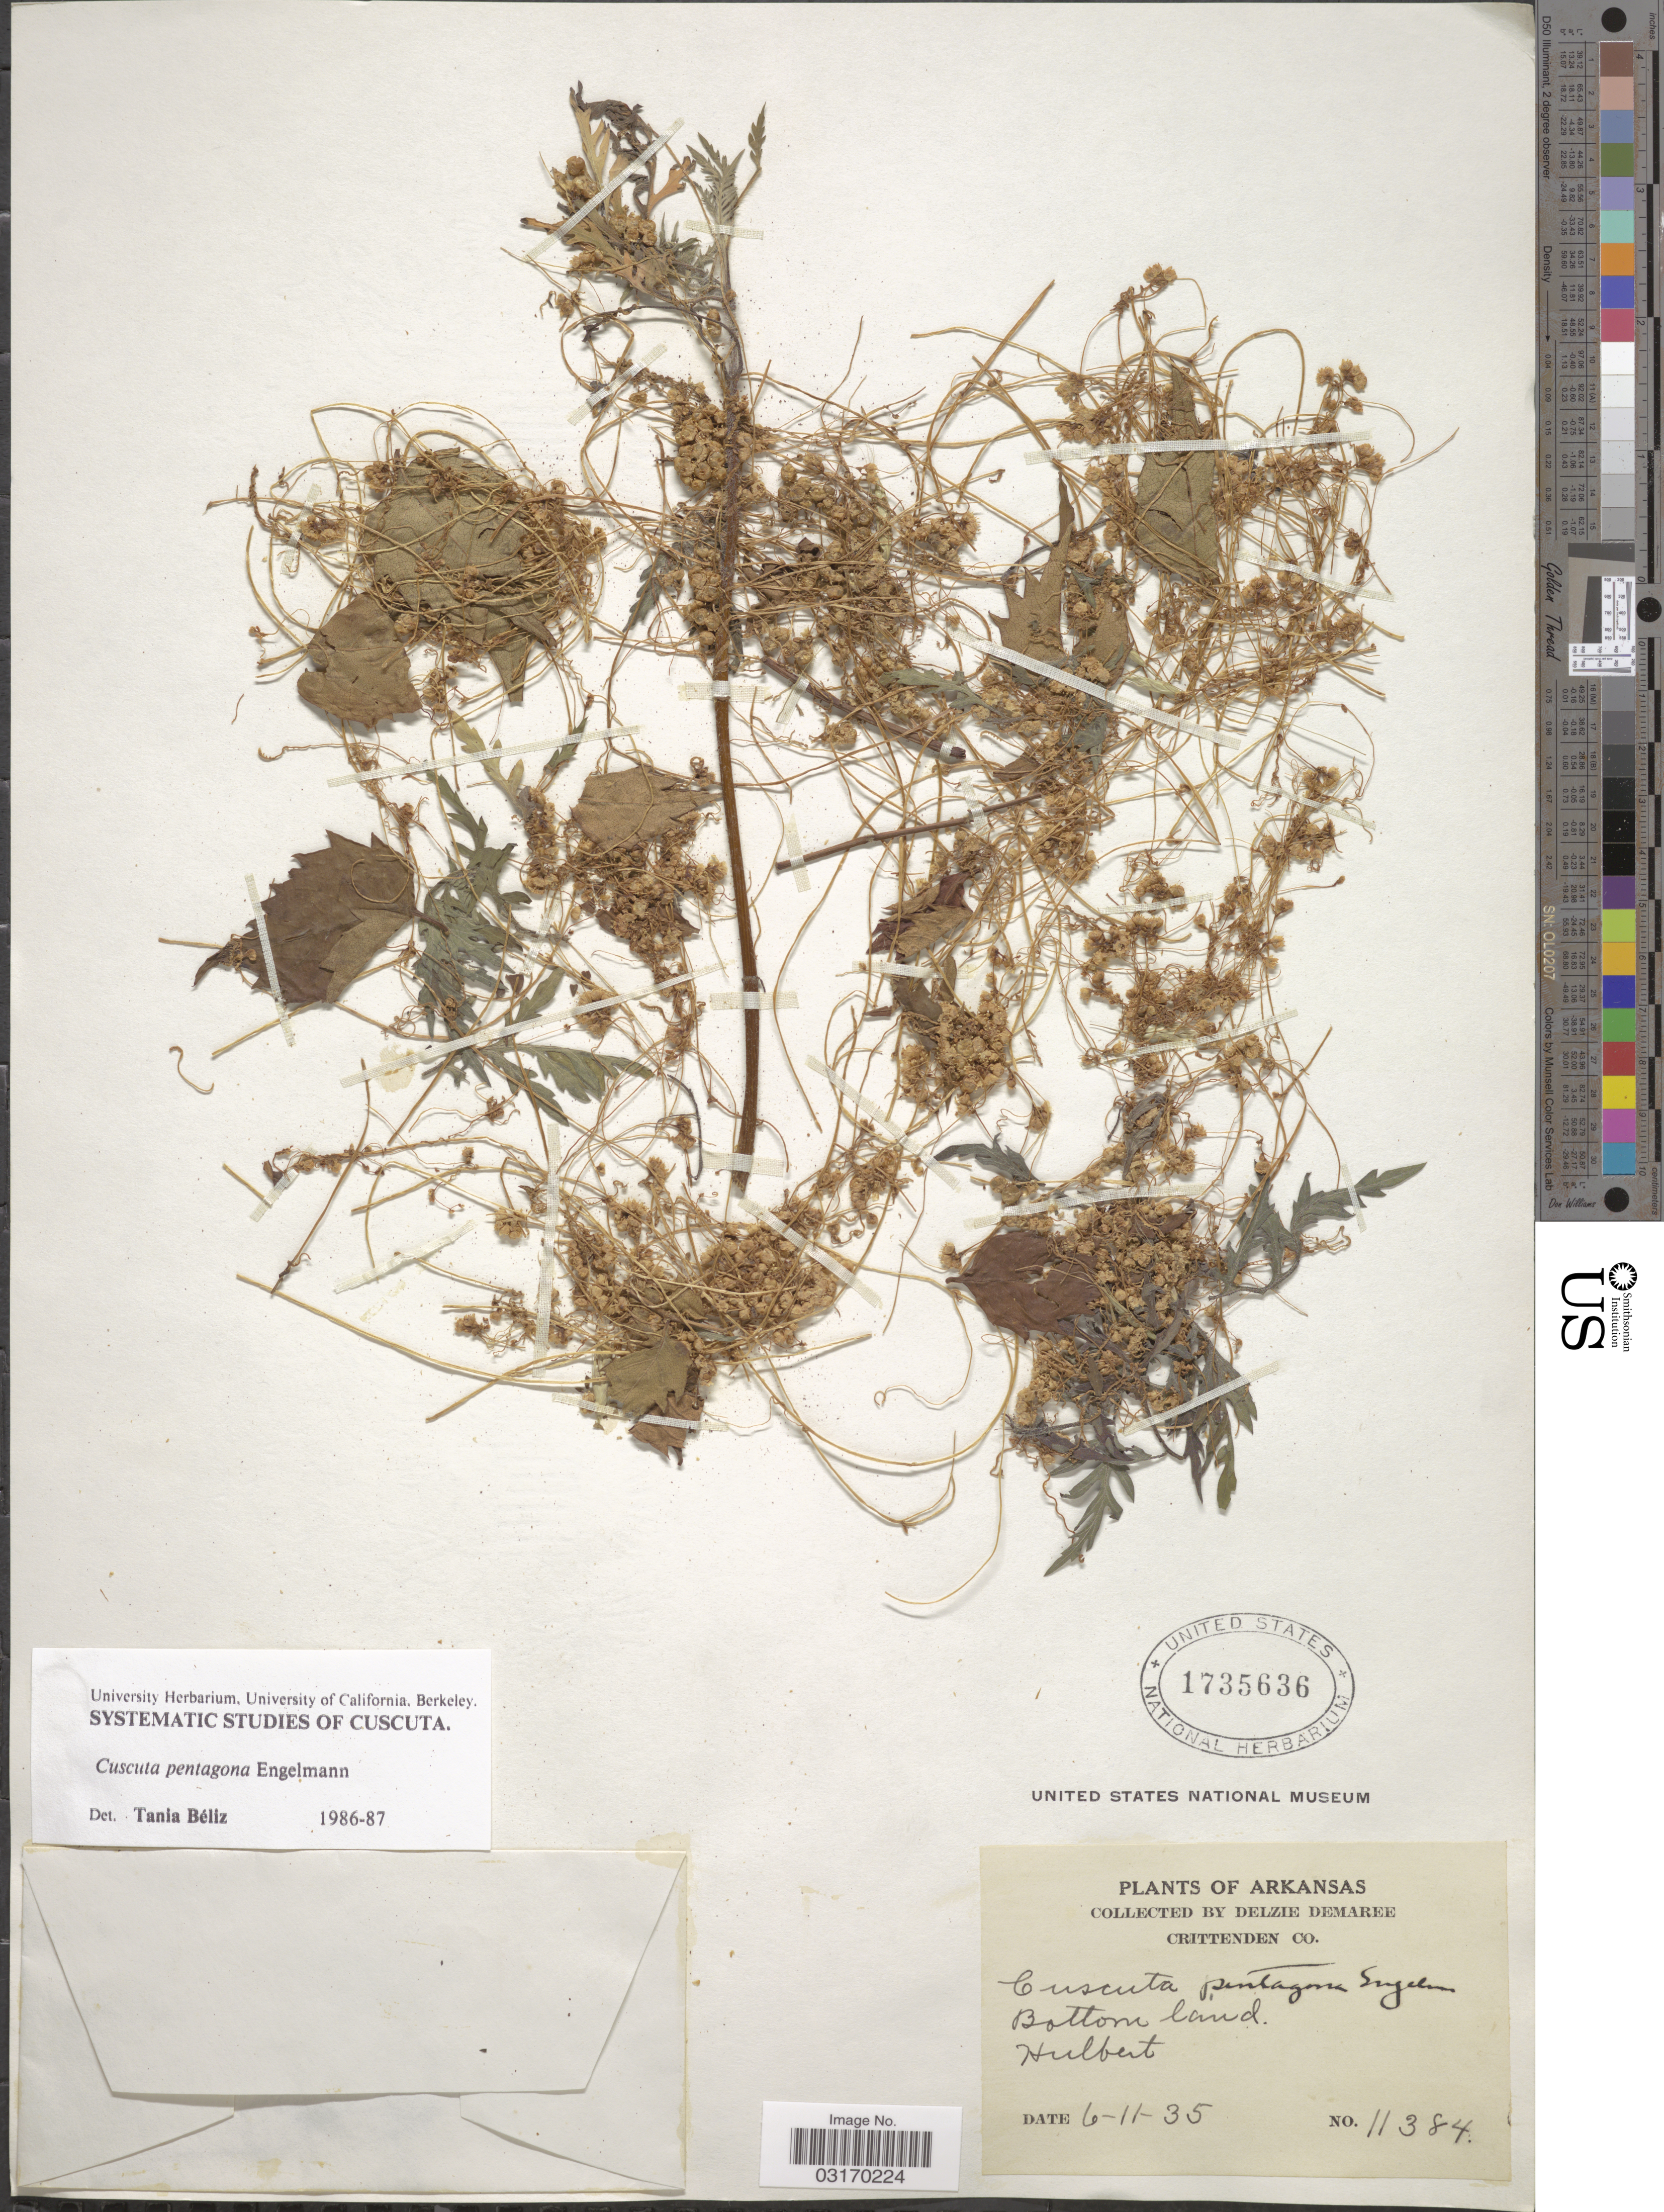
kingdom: Plantae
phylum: Tracheophyta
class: Magnoliopsida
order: Solanales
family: Convolvulaceae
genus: Cuscuta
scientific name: Cuscuta pentagona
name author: Engelm.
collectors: D. Demaree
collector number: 11384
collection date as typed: Transcribed d/m/y: 11/6/35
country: United States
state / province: Arkansas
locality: Crittenden Co. Bottom land. Hulbert.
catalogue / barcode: US 1735636